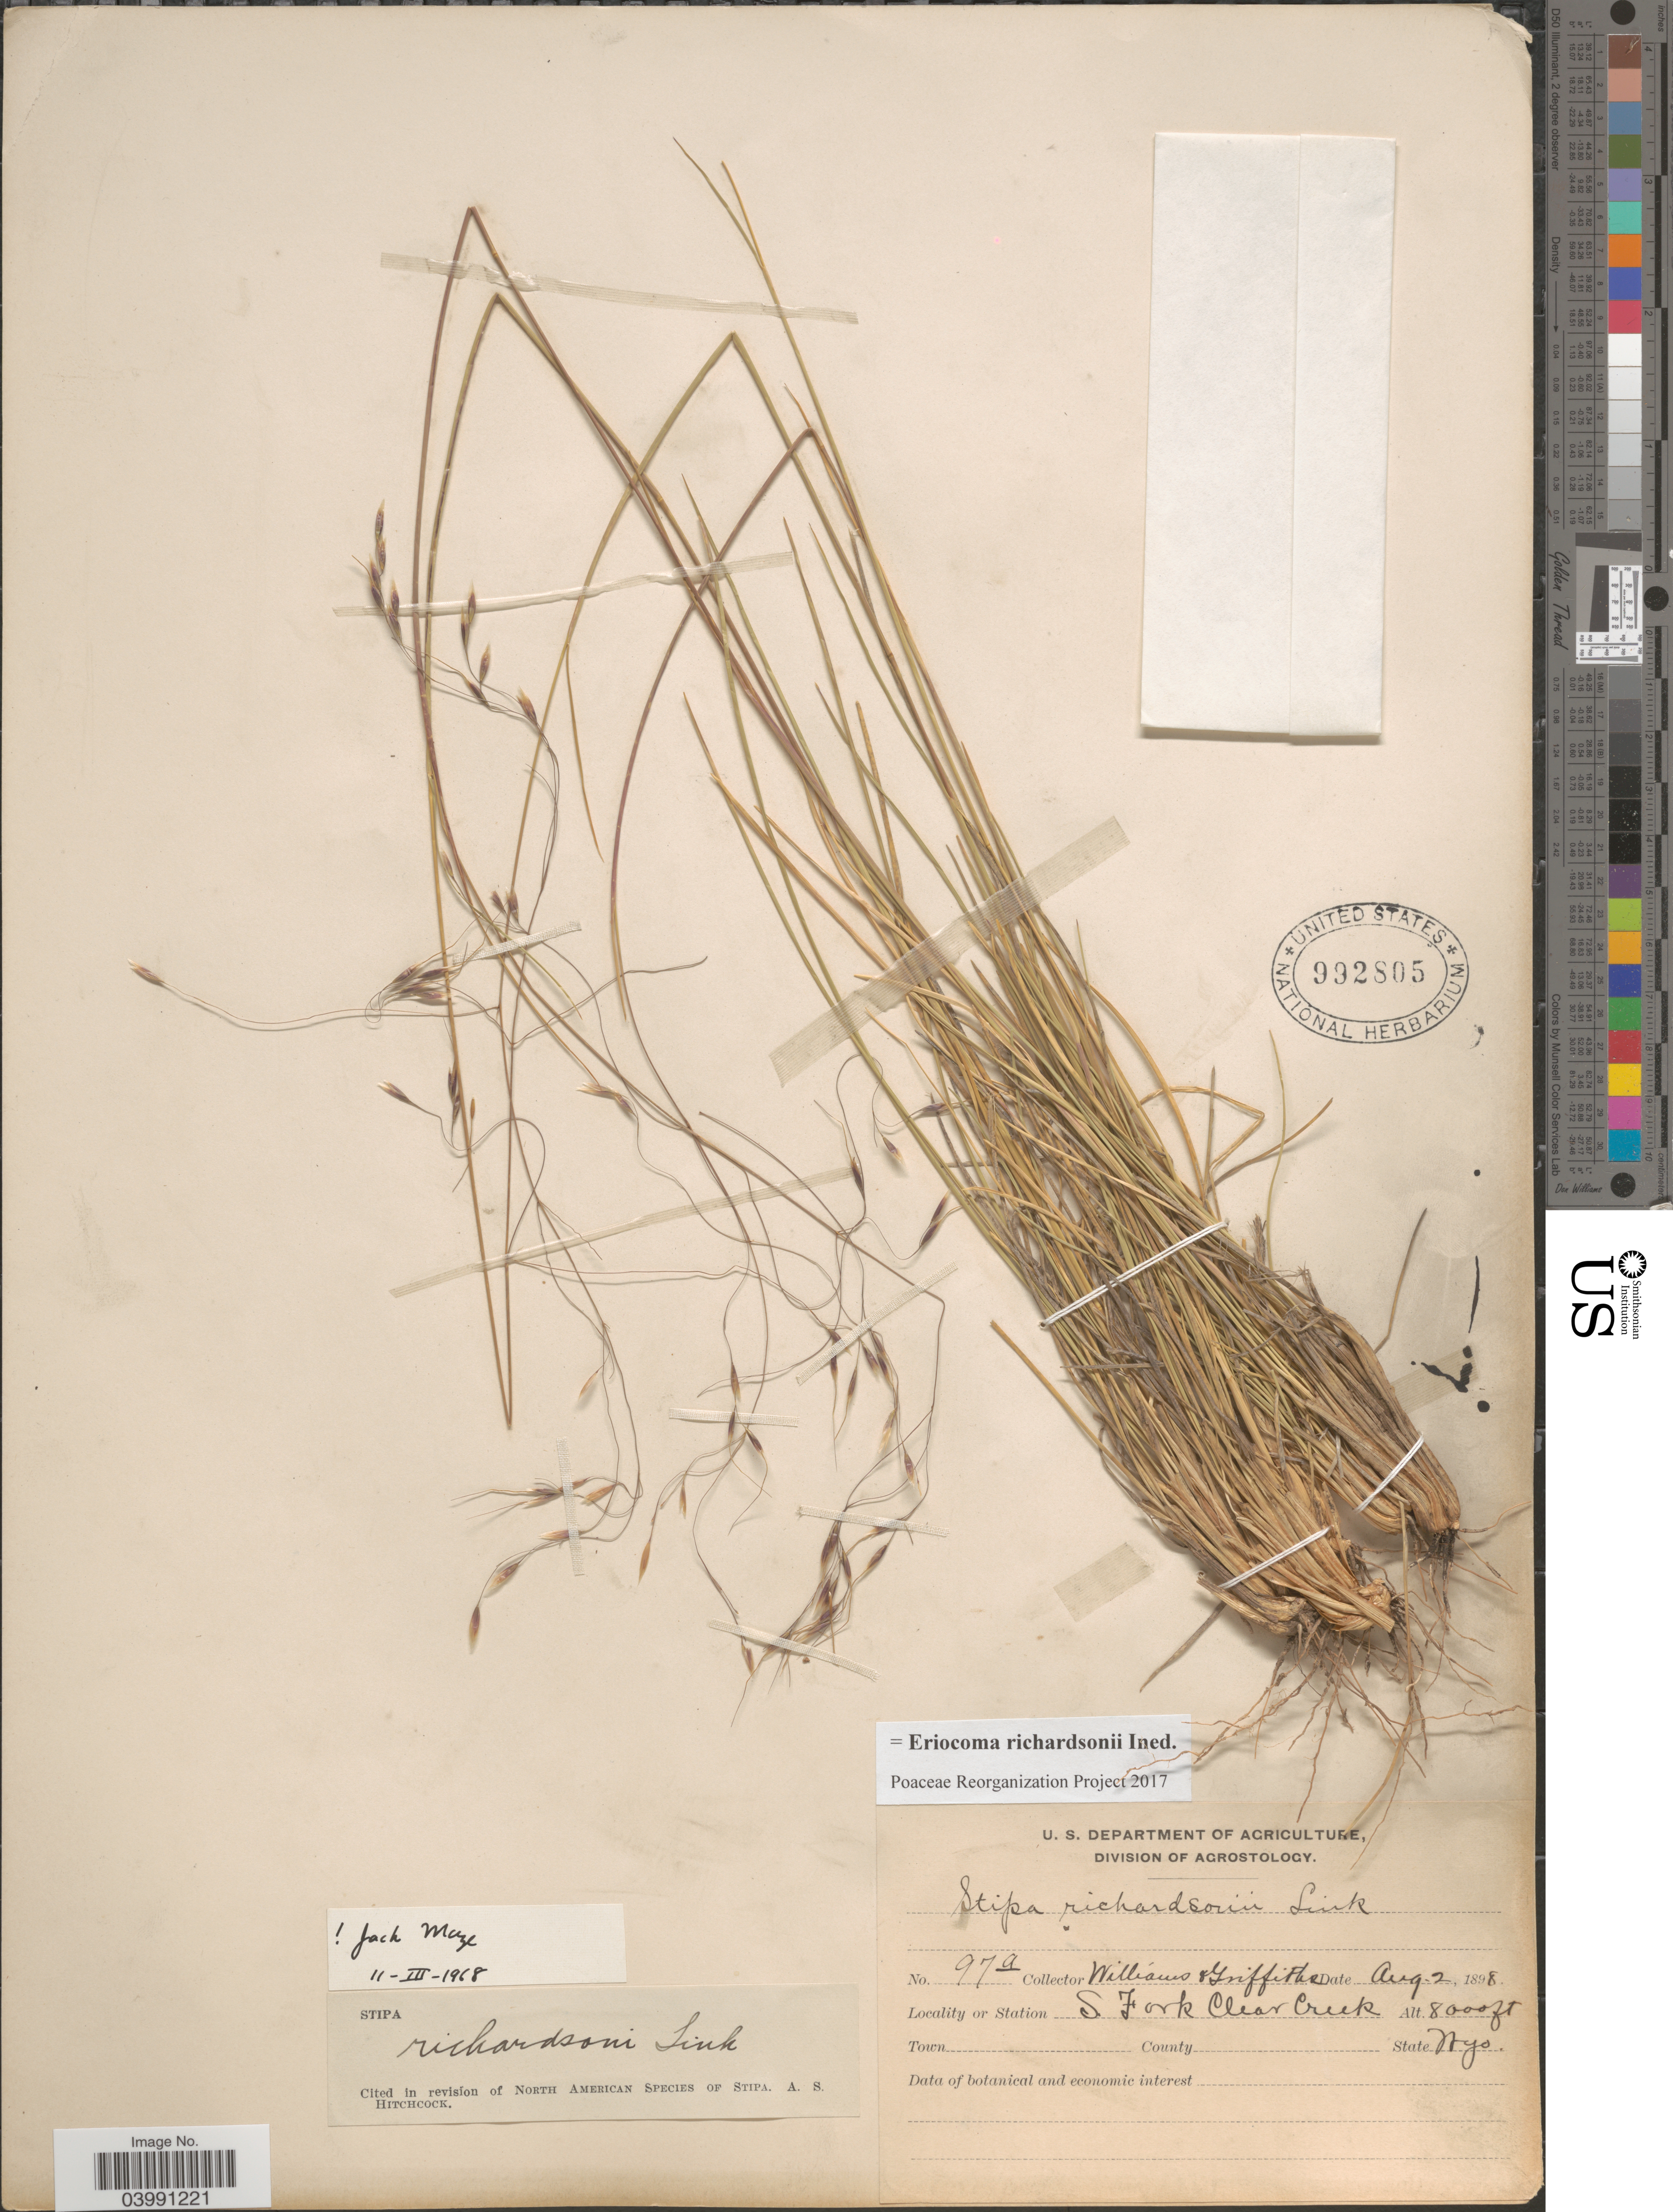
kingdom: Plantae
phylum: Tracheophyta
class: Liliopsida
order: Poales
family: Poaceae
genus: Eriocoma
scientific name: Eriocoma richardsonii ined.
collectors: -- Williams & -- Griffiths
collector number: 97a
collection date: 1898-08-02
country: United States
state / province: Wyoming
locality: Station S. Fork Clear Creek.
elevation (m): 2438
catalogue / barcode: US 992805